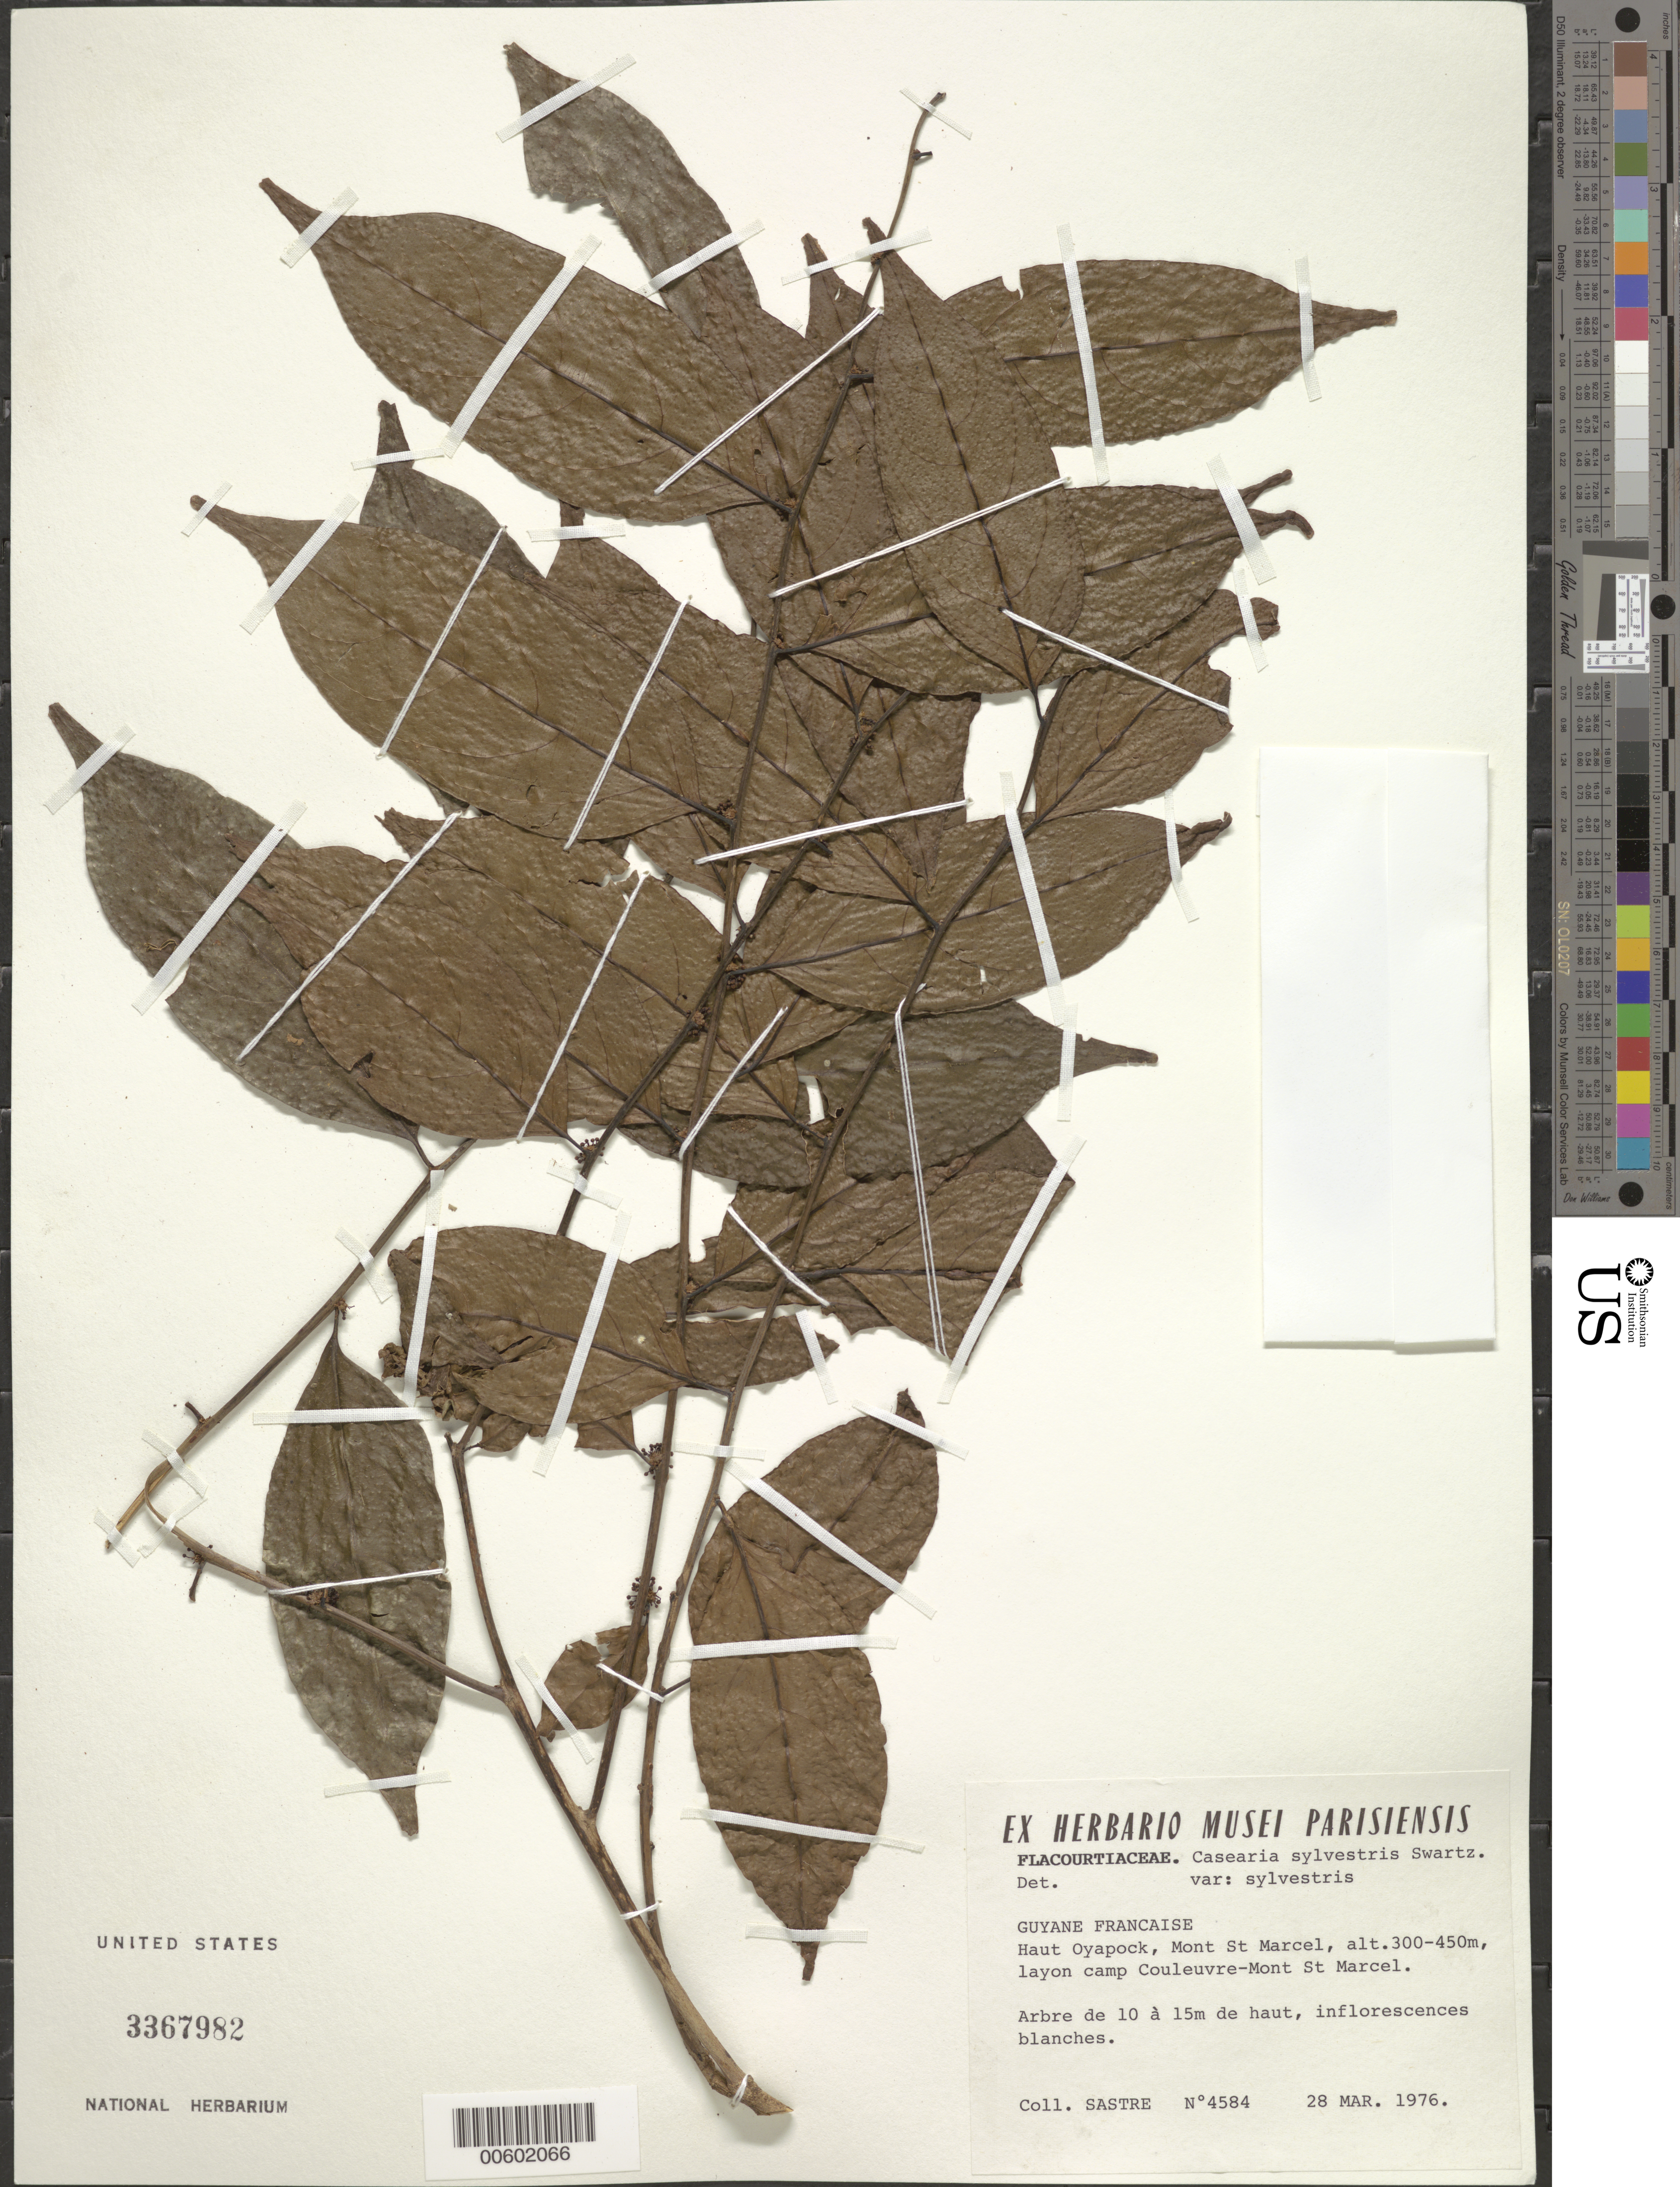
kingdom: Plantae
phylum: Tracheophyta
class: Magnoliopsida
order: Malpighiales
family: Salicaceae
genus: Casearia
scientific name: Casearia sylvestris var. sylvestris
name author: Sw.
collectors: C. H. L. Sastre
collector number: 4584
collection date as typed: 28-Mar-76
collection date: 1976-03-28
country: French Guiana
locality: Haut Oyapock, Mt. St. Marcel, Bassin de l'Yaloupi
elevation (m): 300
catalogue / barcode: US 3367982